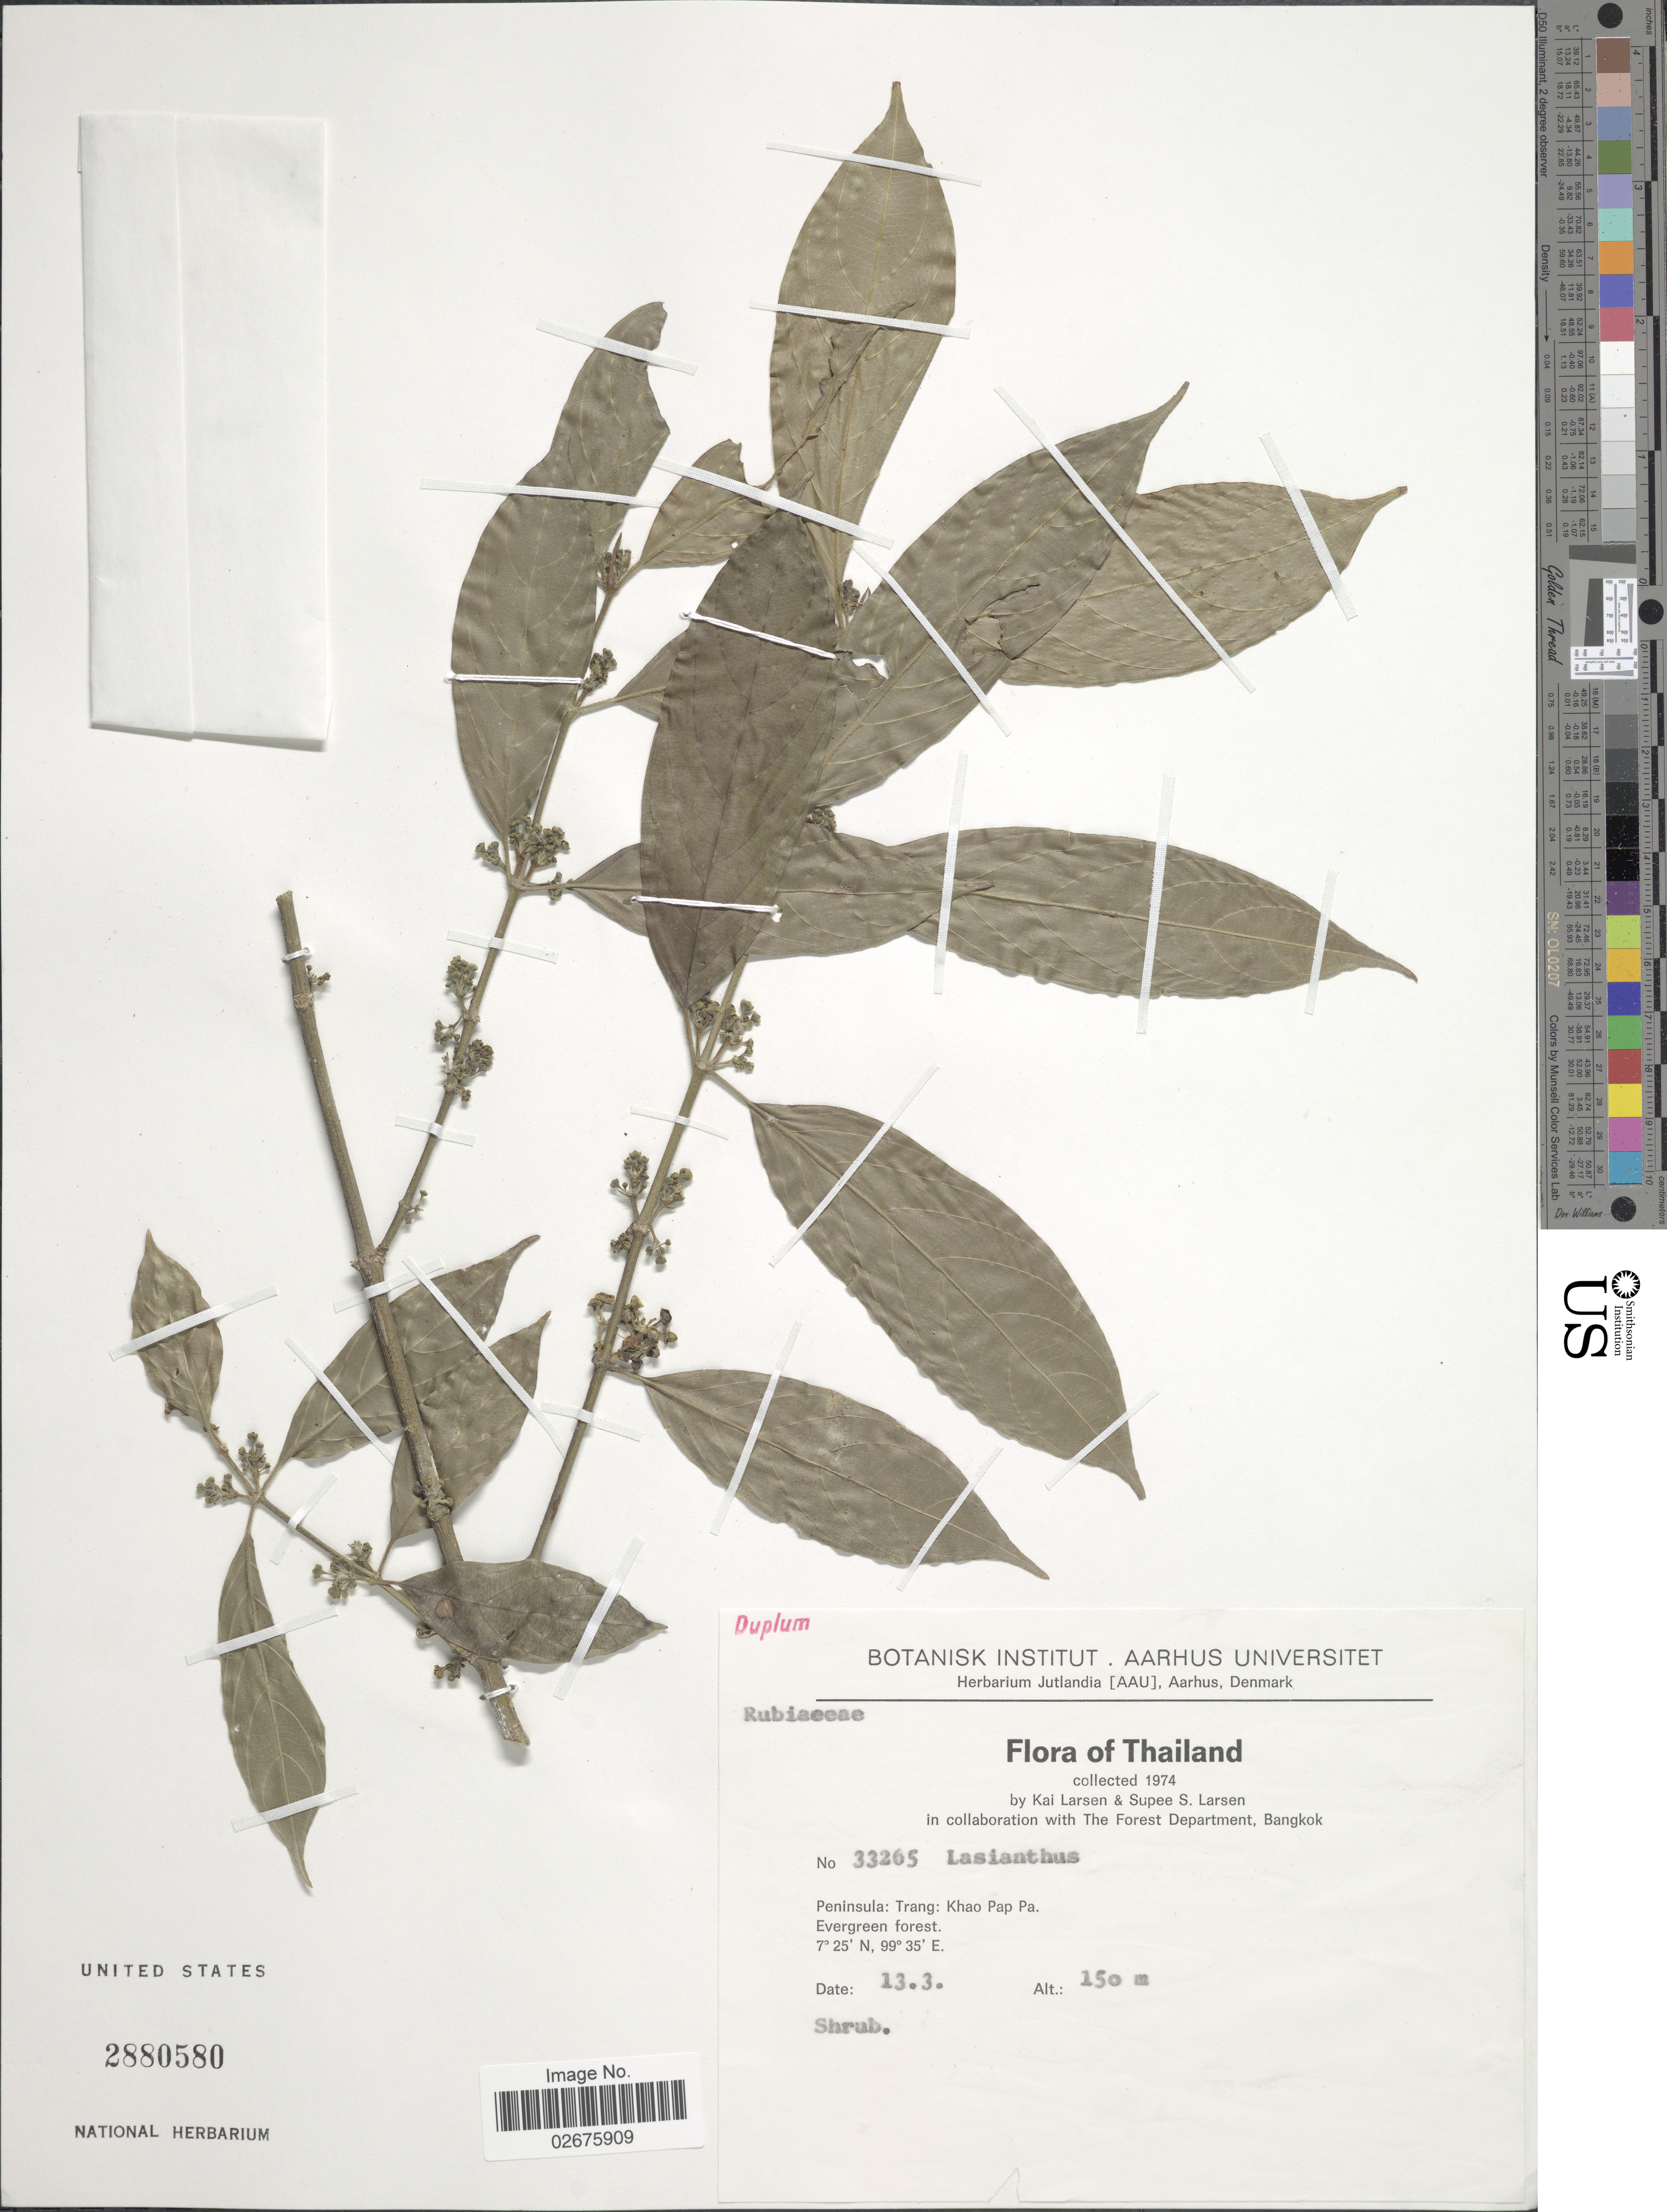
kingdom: Plantae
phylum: Tracheophyta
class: Magnoliopsida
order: Gentianales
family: Rubiaceae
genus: Lasianthus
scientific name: Lasianthus sp.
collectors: K. Larsen & S. Larsen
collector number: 33265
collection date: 1974-03-13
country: Thailand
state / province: Trang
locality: Peninsula: Khao Pap Pa. Evergreen forest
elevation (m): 150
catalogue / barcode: US 2880580